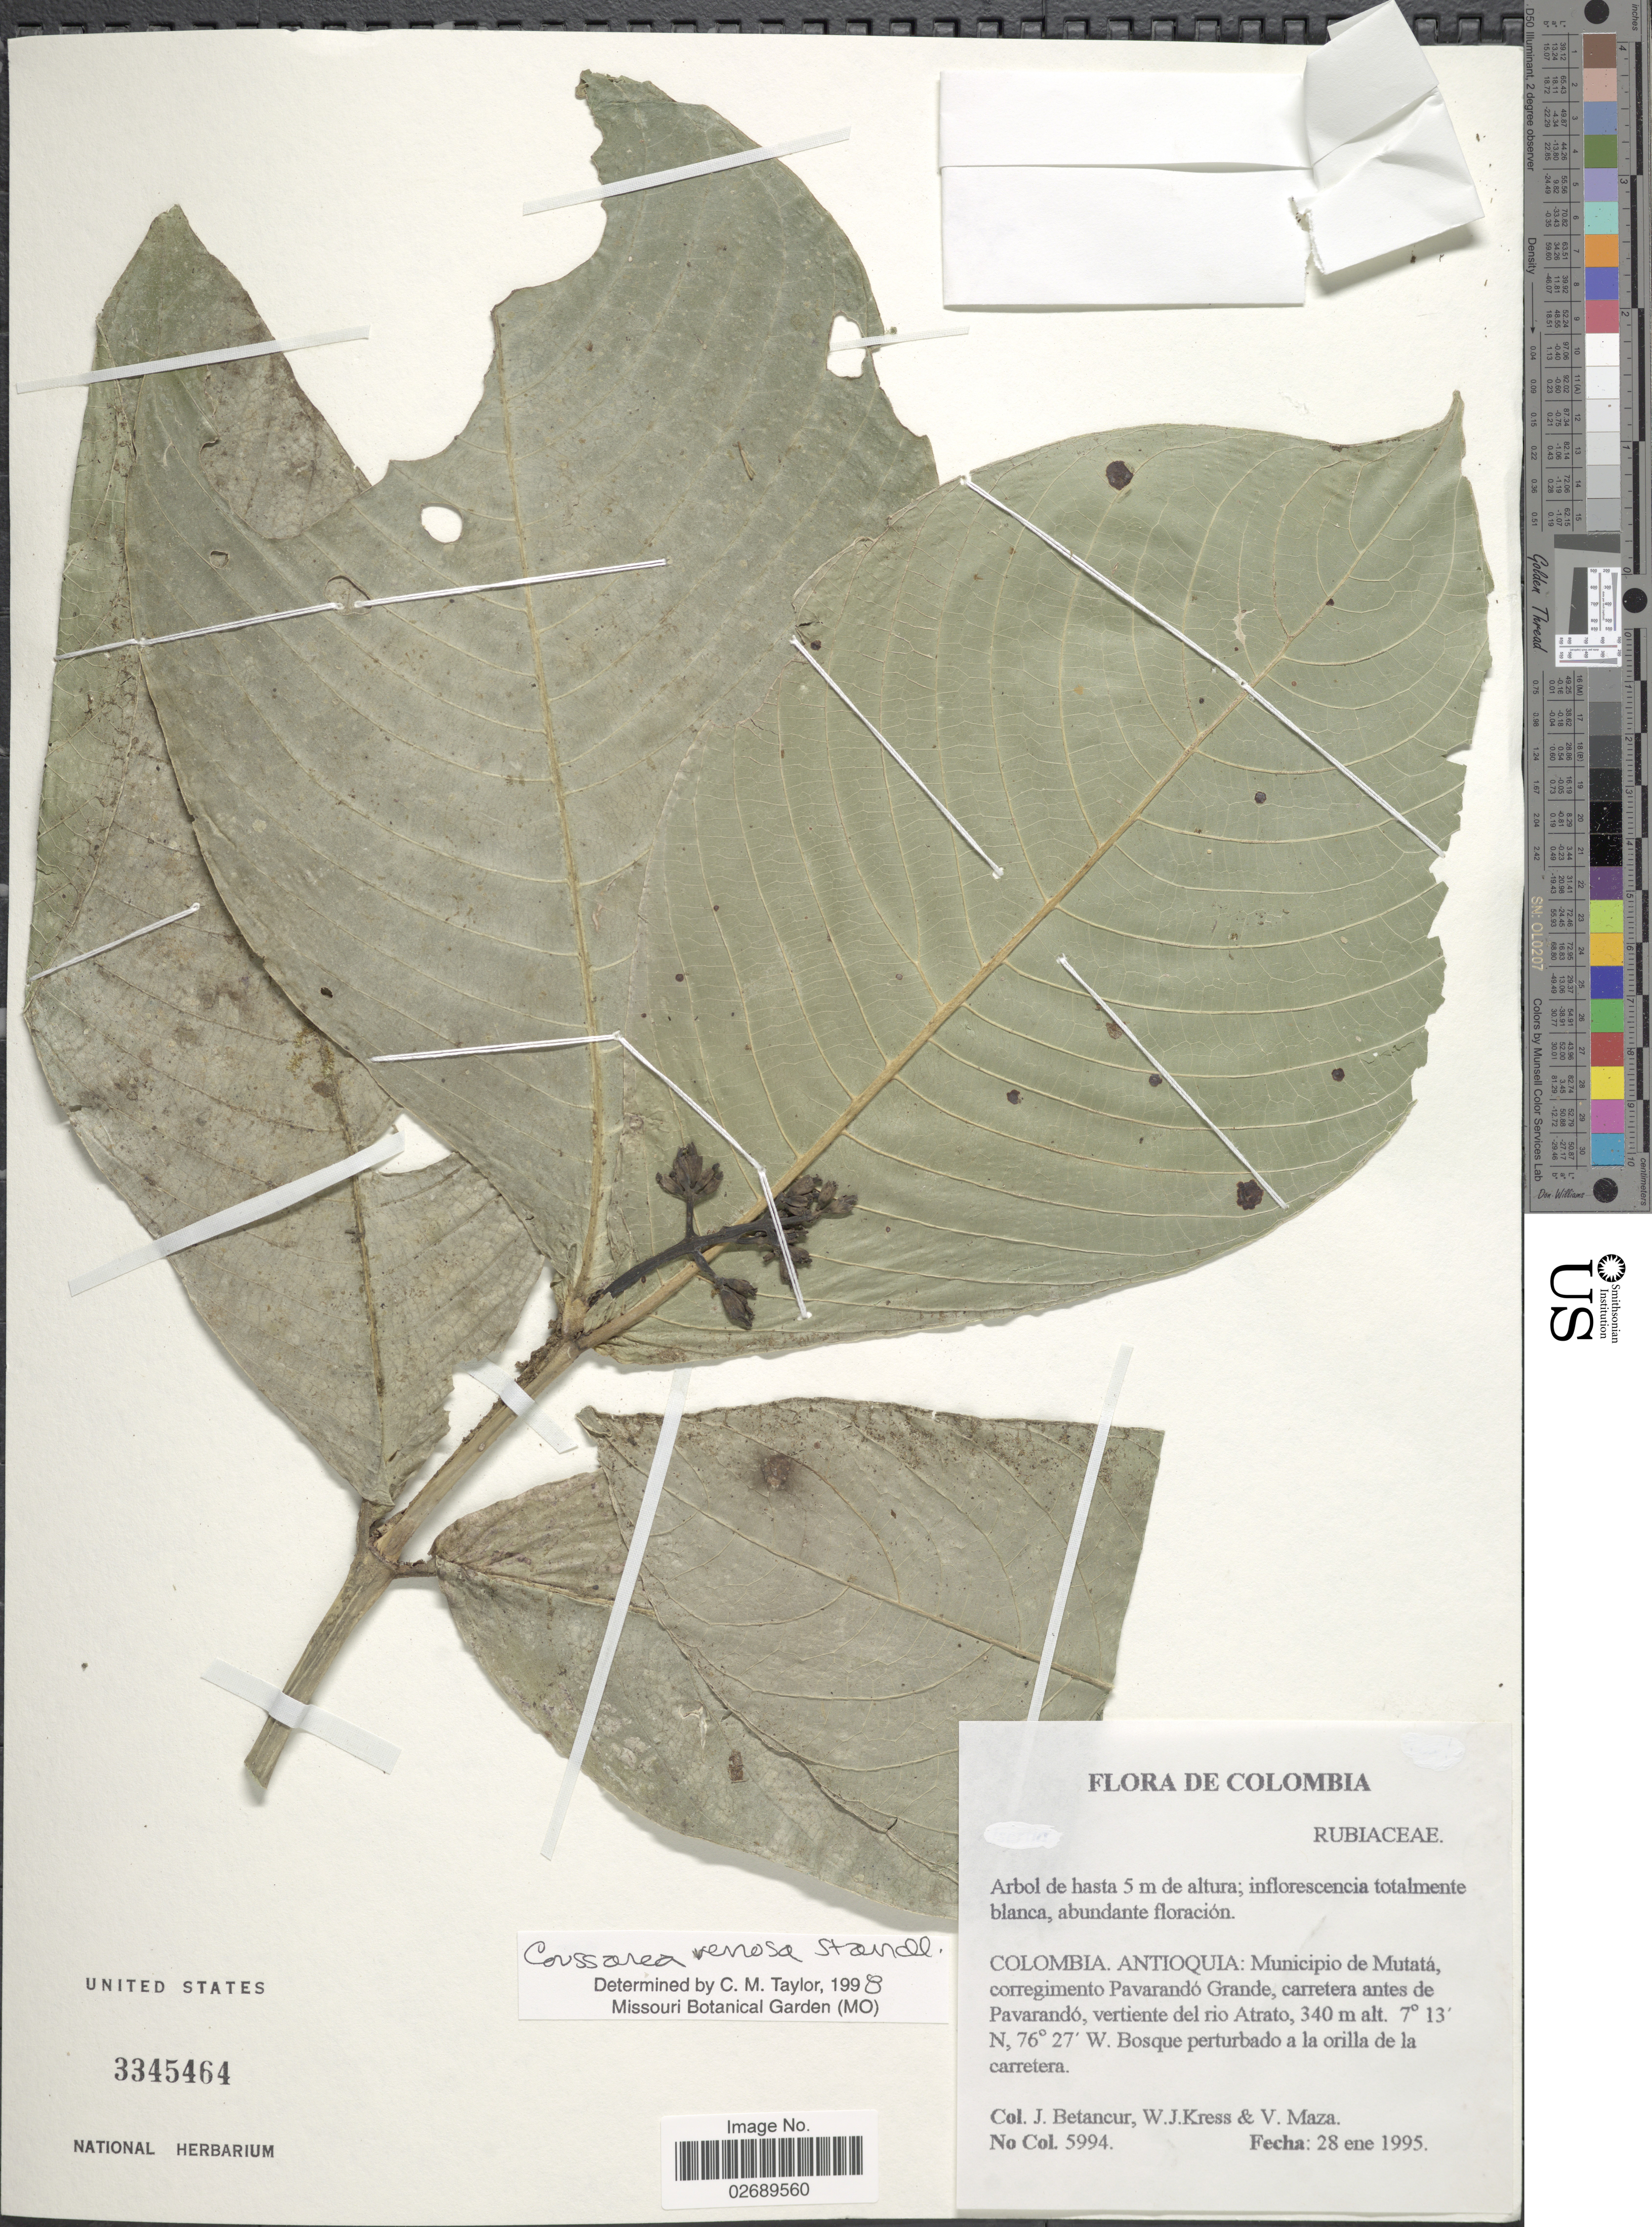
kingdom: Plantae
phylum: Tracheophyta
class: Magnoliopsida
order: Gentianales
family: Rubiaceae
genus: Coussarea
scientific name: Coussarea venosa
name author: Standl.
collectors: J. Betancur, W. J. Kress & V. Maza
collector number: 5994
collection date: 1995-01-28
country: Colombia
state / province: Antioquia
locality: Municipio de Mutatá, corregimento Pavarandó Grande, carreteras antes de Pavarandó, vertiente del rio Atrato.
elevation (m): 340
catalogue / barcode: US 3345464